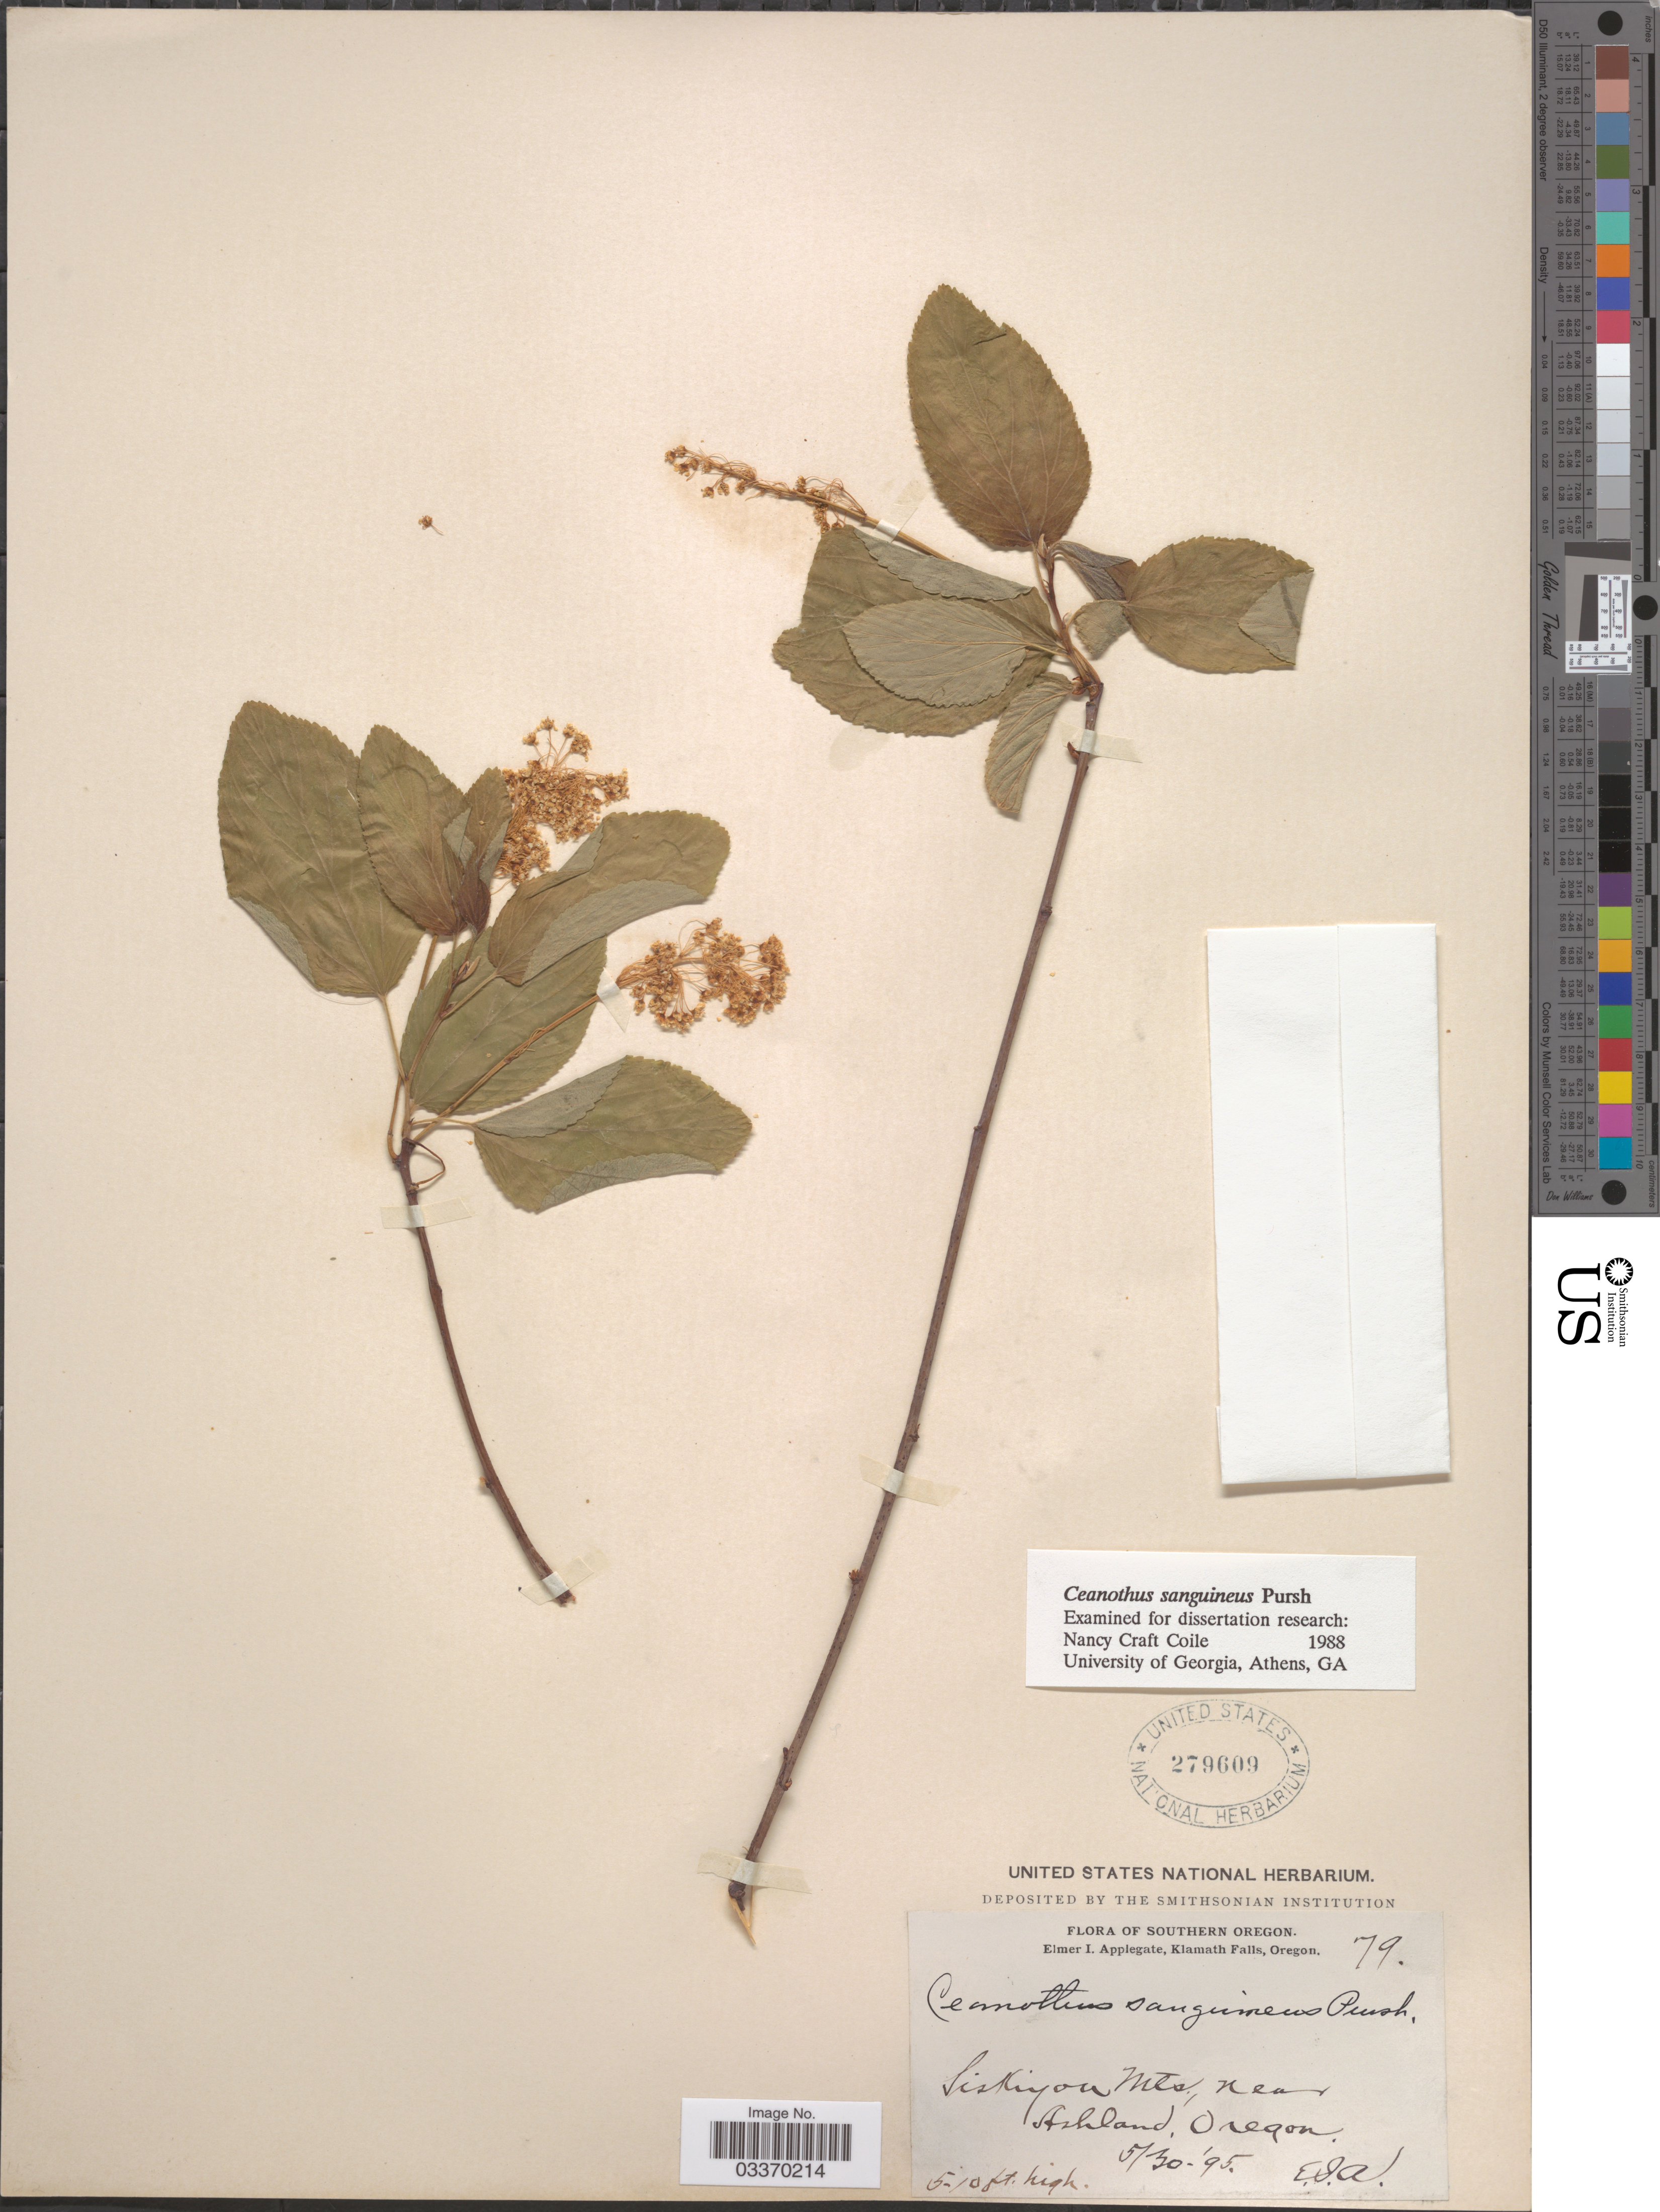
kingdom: Plantae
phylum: Tracheophyta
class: Magnoliopsida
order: Rosales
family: Rhamnaceae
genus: Ceanothus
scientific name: Ceanothus sanguineus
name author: Pursh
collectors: E. I. Applegate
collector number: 79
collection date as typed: Transcribed d/m/y: 30/5/95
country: United States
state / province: Oregon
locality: Southern Oregon, Klamath Falls, Siskiyou Mts., near Ashland.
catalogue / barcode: US 279609